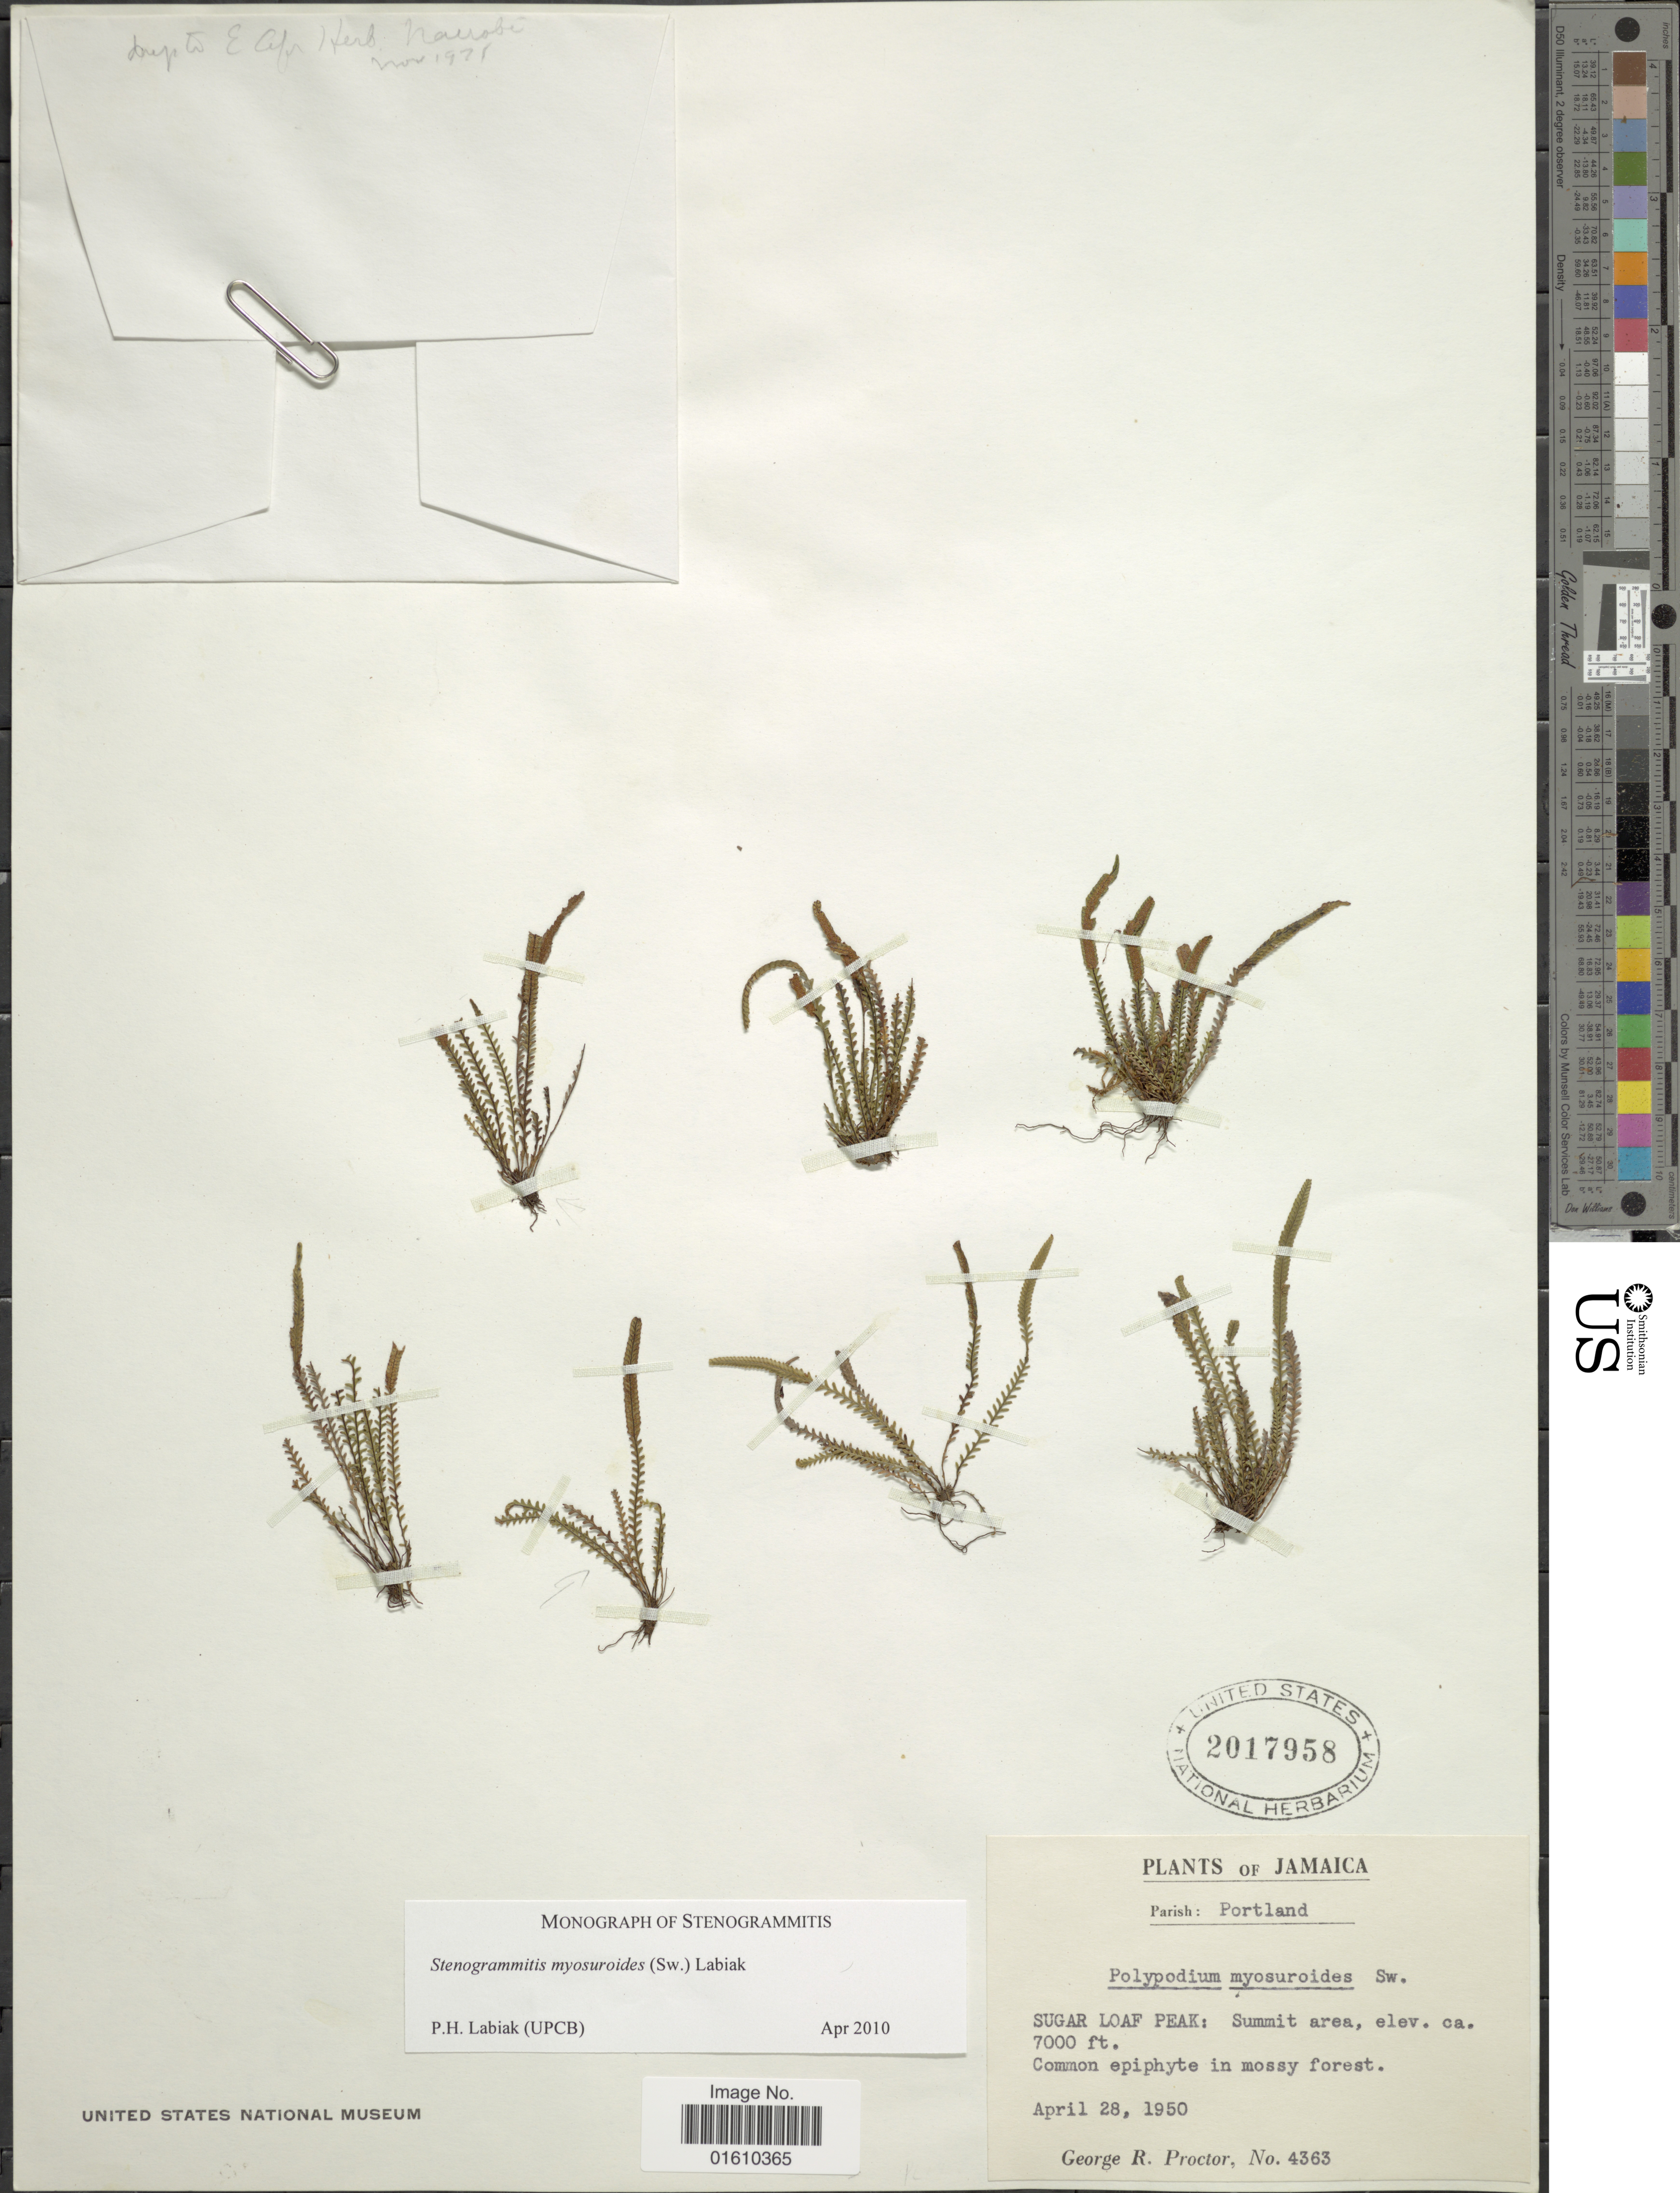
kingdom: Plantae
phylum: Tracheophyta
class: Polypodiopsida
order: Polypodiales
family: Polypodiaceae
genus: Stenogrammitis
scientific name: Stenogrammitis myosuroides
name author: (Sw.) Labiak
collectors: G. R. Proctor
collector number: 4363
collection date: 1950-04-28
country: Jamaica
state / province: Portland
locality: Sugar Loaf Peak: Summit area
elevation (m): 2134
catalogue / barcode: US 2017958